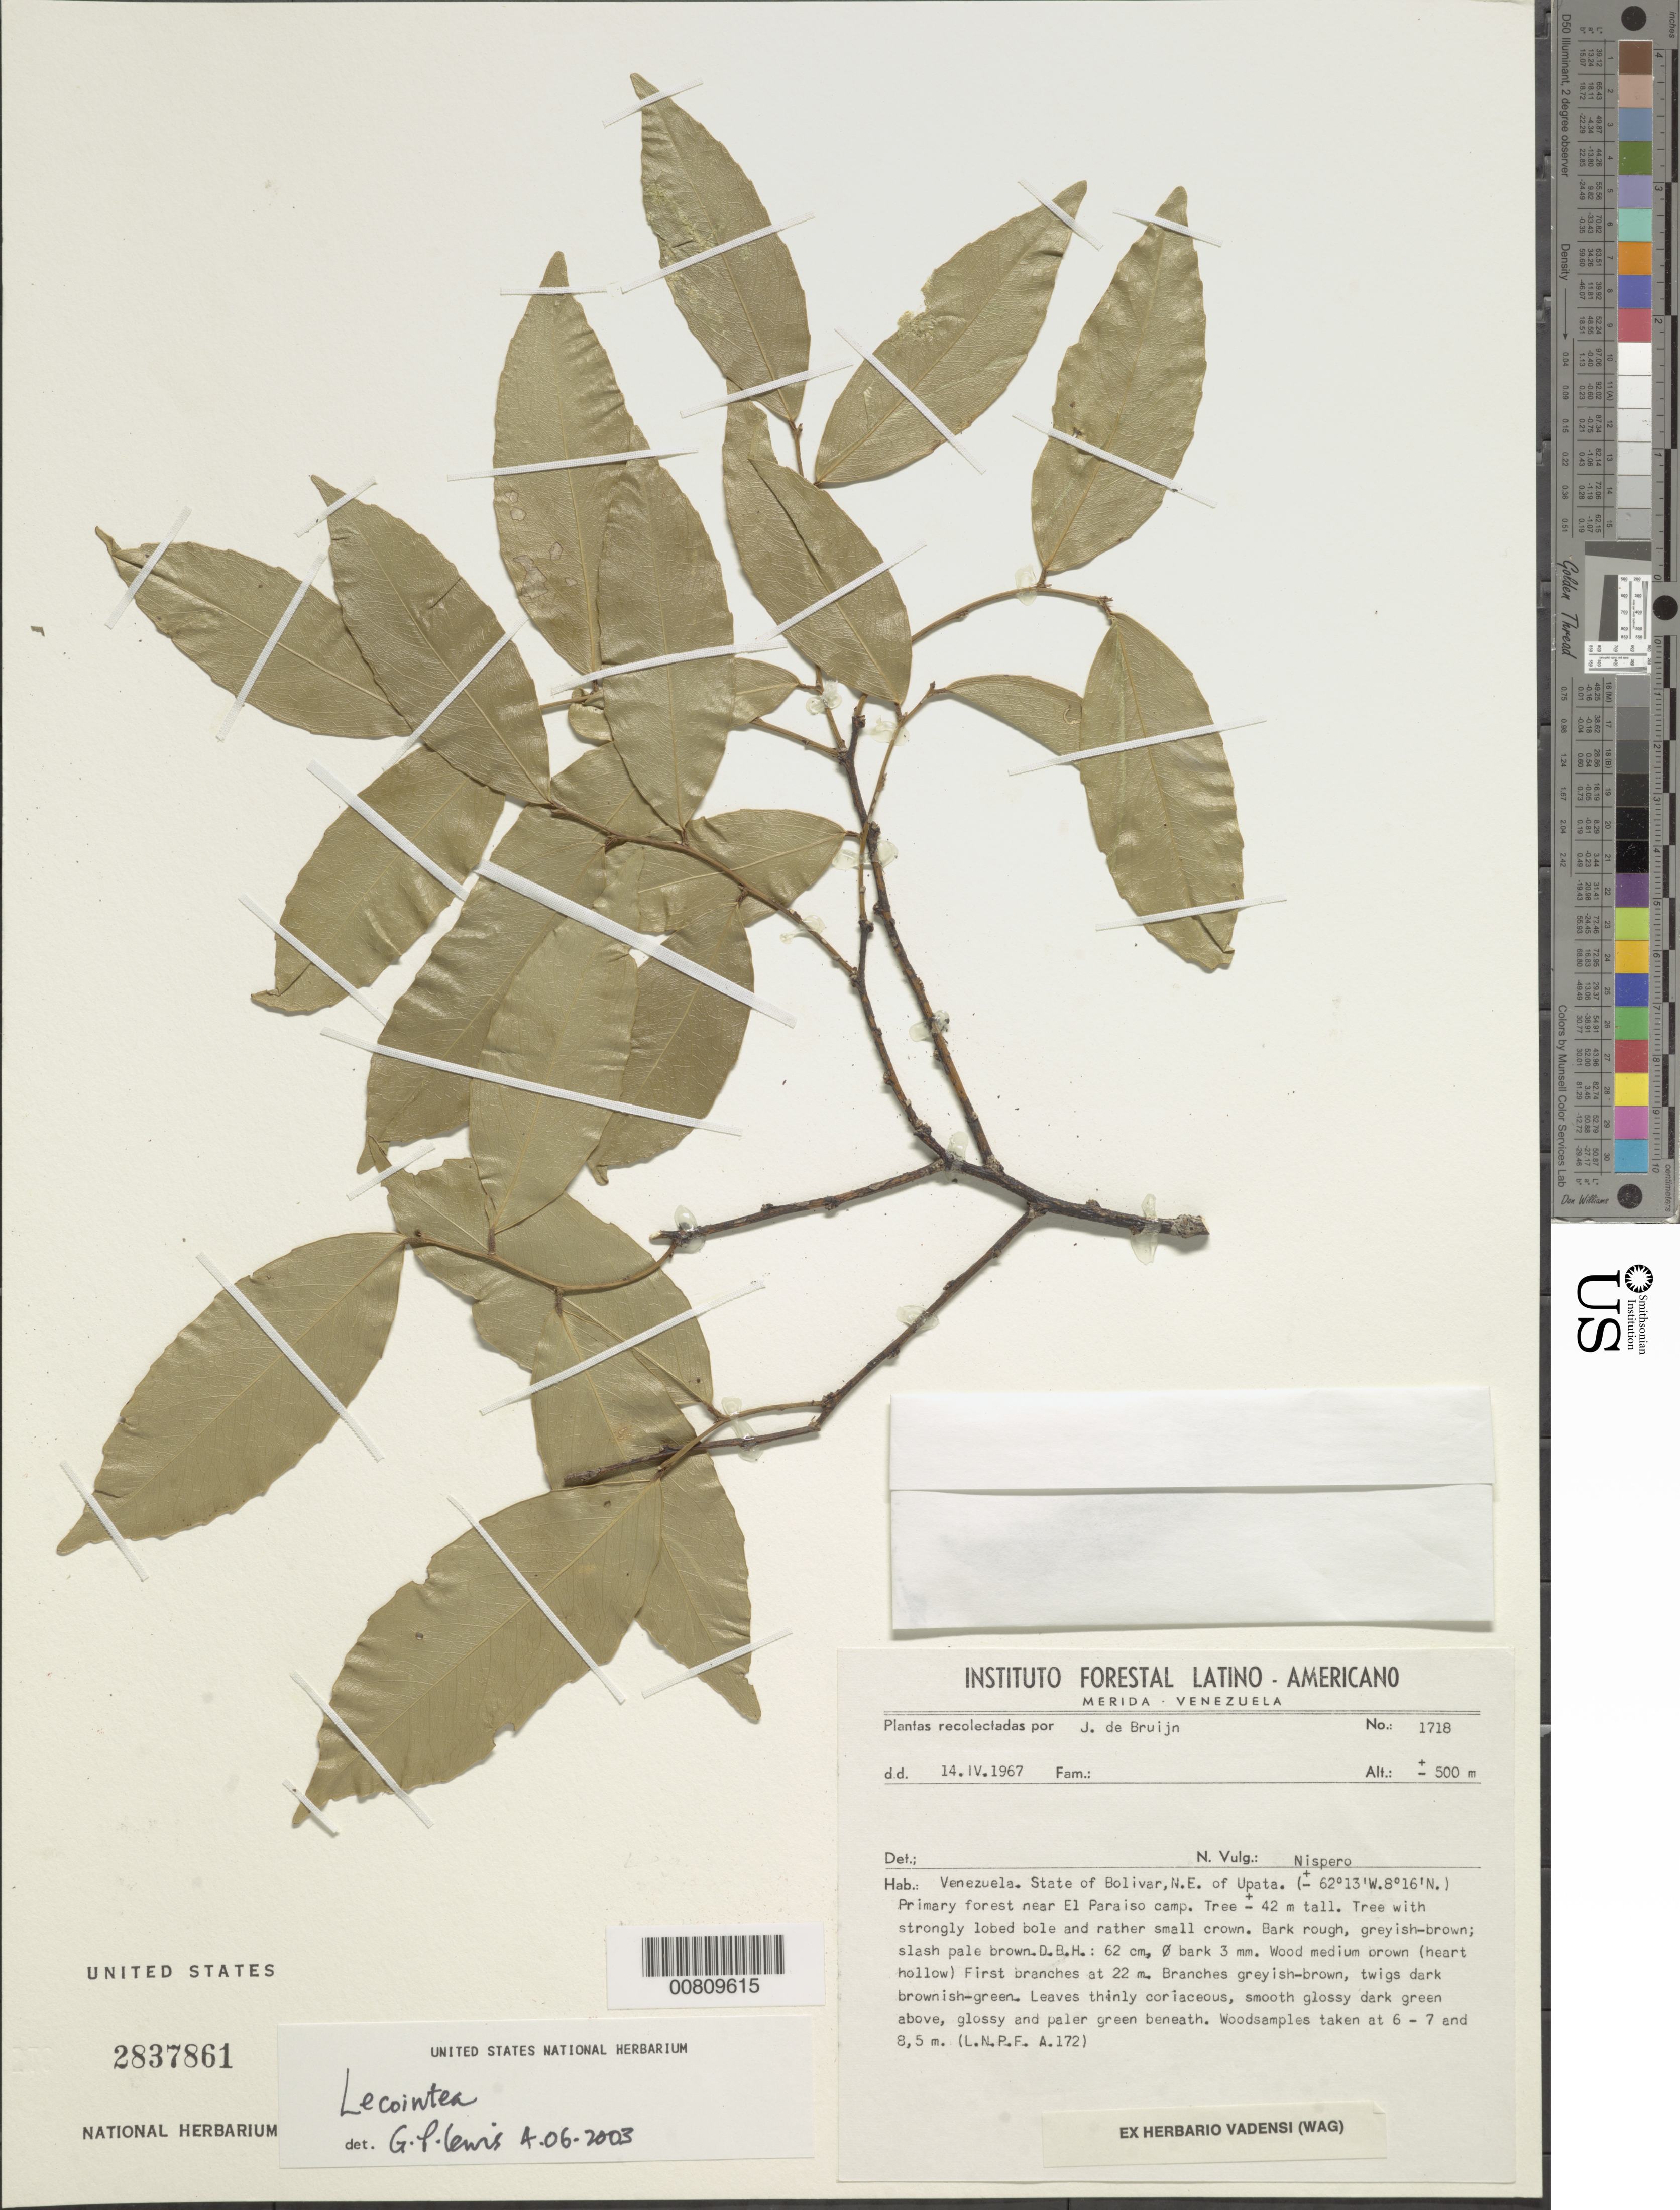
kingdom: Plantae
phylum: Tracheophyta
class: Magnoliopsida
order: Fabales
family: Fabaceae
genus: Lecointea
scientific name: Lecointea sp.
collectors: J. Bruijn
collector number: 1718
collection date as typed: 14 Apr 1967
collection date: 1967-04-14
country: Venezuela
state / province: Bolivar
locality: NE of Upata, near El Paraiso camp.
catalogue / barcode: US 2837861